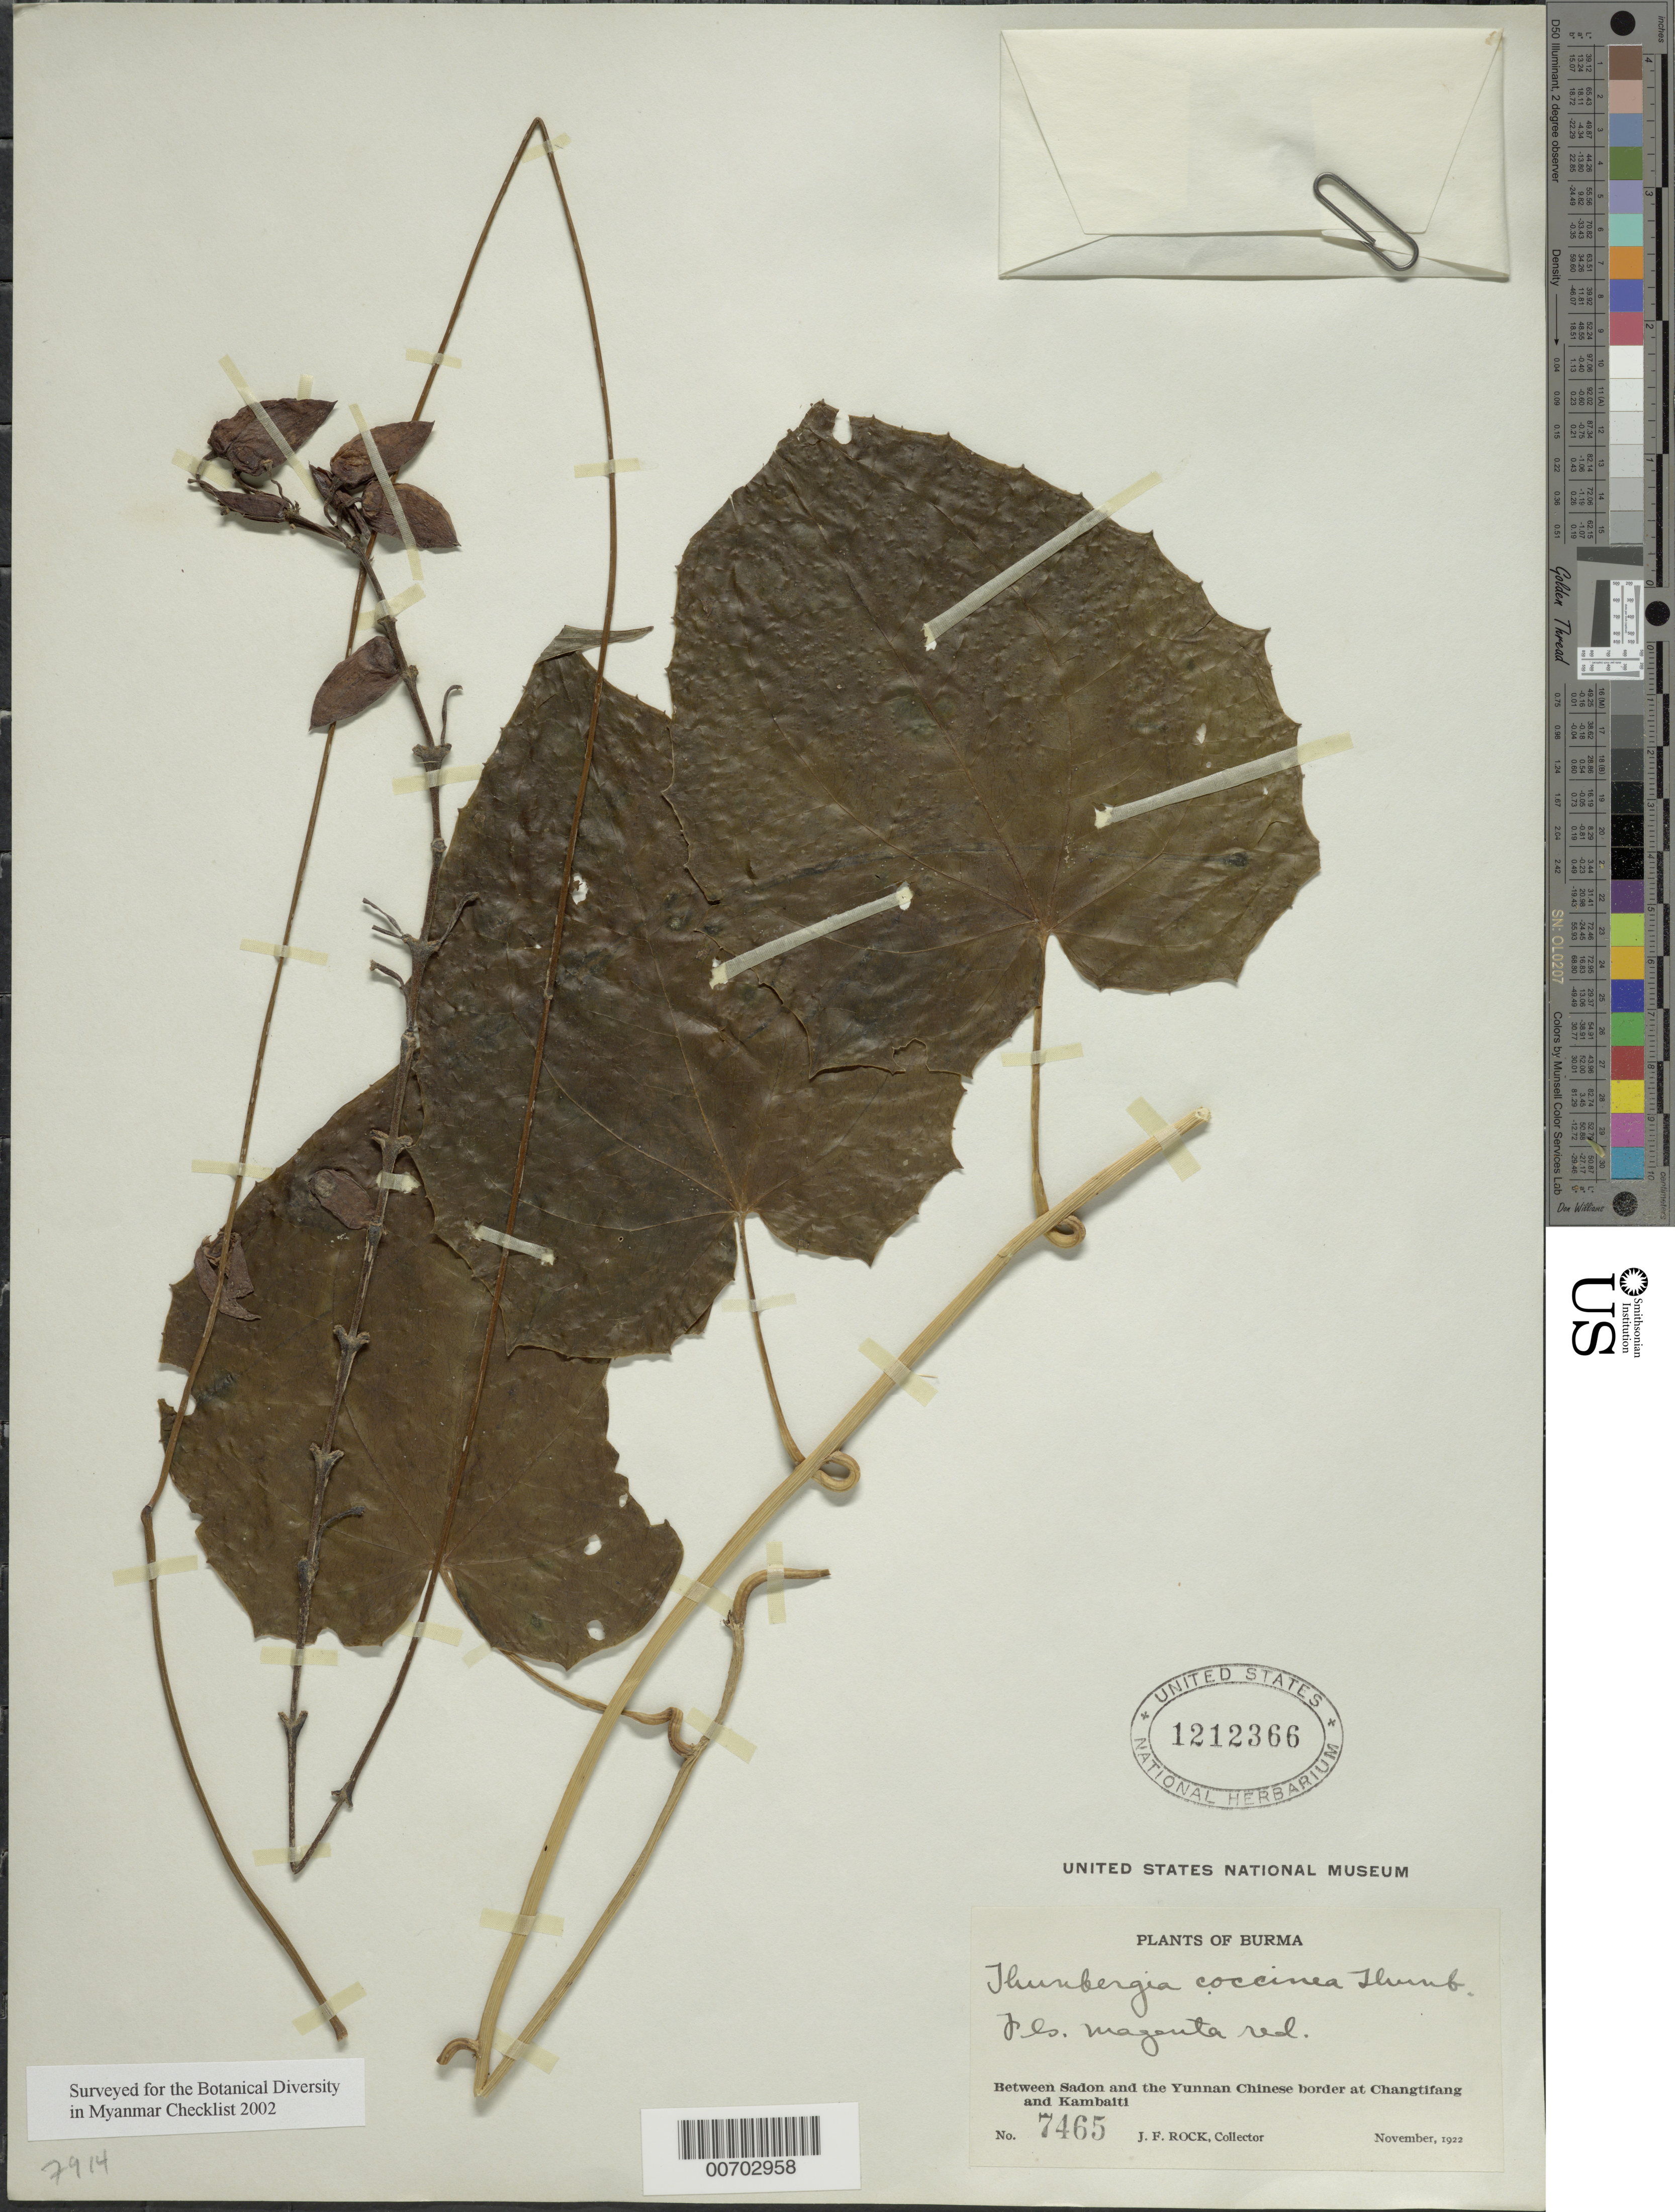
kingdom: Plantae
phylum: Tracheophyta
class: Magnoliopsida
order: Lamiales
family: Acanthaceae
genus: Thunbergia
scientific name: Thunbergia coccinea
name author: Wall.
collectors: J. F. Rock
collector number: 7465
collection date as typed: Nov 1922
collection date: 1922-11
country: Myanmar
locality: Betw. Sadon & Yunnan Chines border at Changtifang and Kambaiti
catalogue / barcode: US 1212366